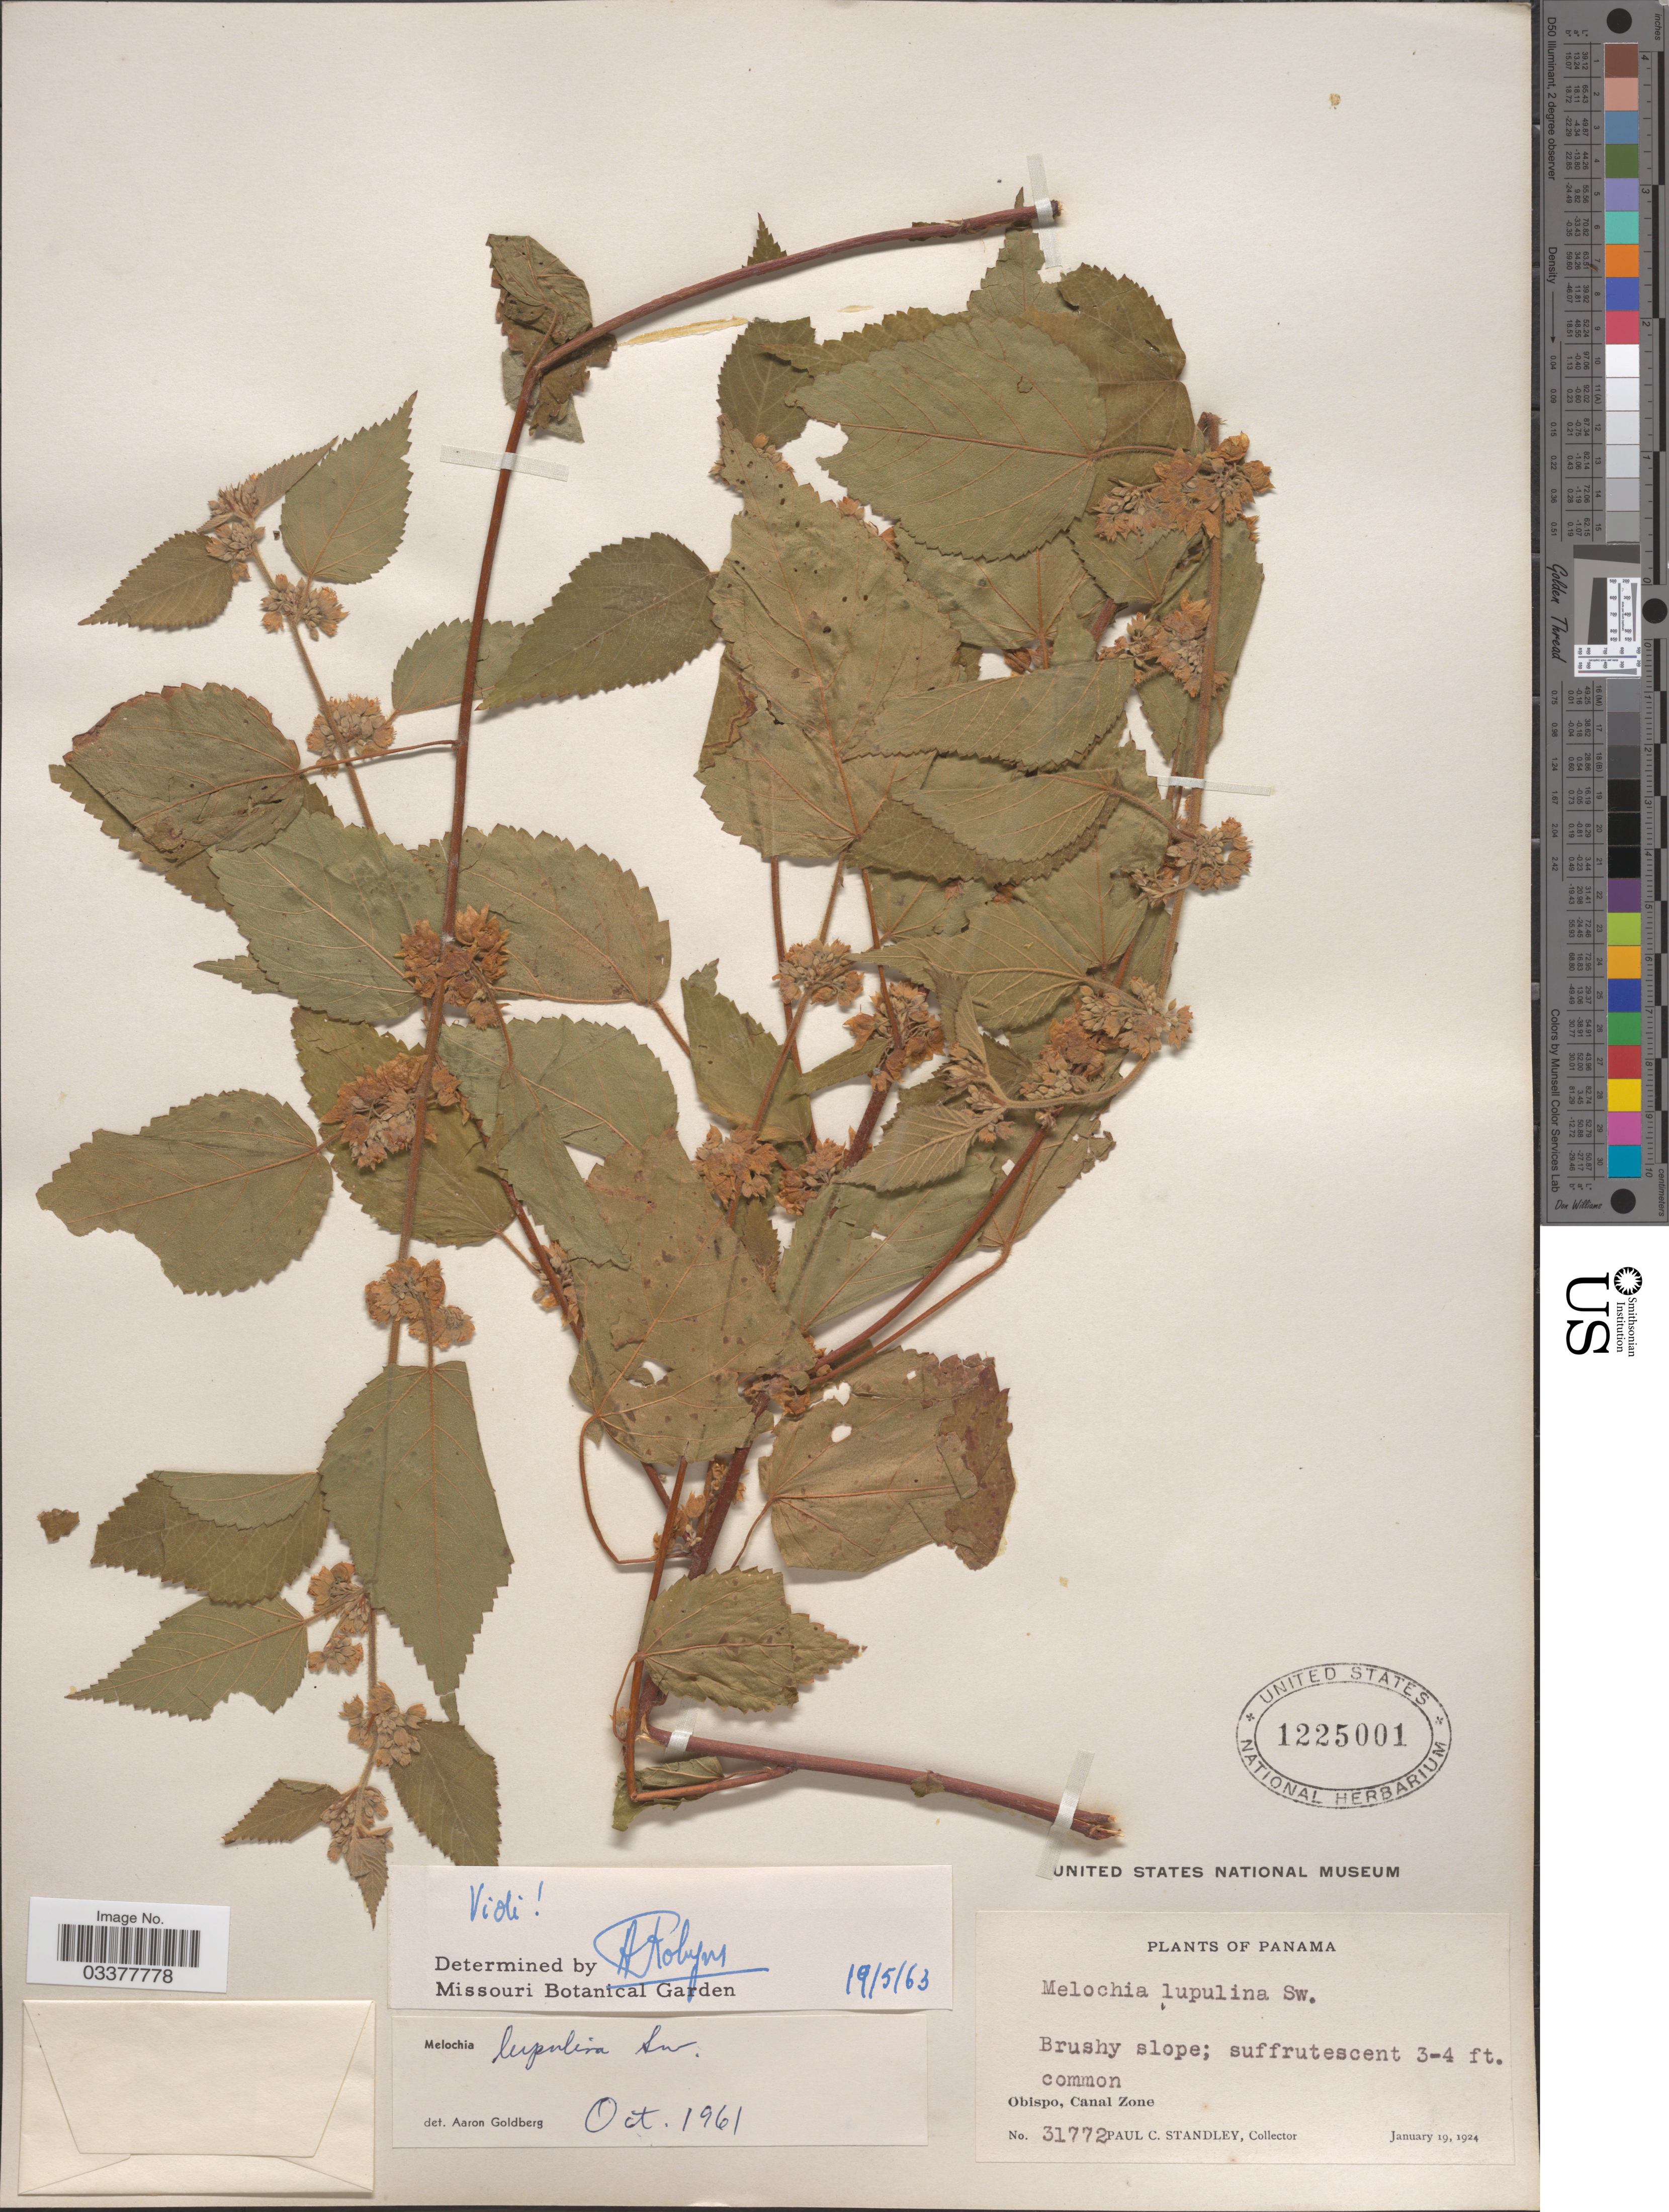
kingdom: Plantae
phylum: Tracheophyta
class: Magnoliopsida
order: Malvales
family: Malvaceae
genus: Melochia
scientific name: Melochia lupulina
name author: Sw.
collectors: P. C. Standley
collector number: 31772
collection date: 1924-01-19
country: Panama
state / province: Colón / Panamá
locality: Obispo, Canal Zone.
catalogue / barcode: US 1225001